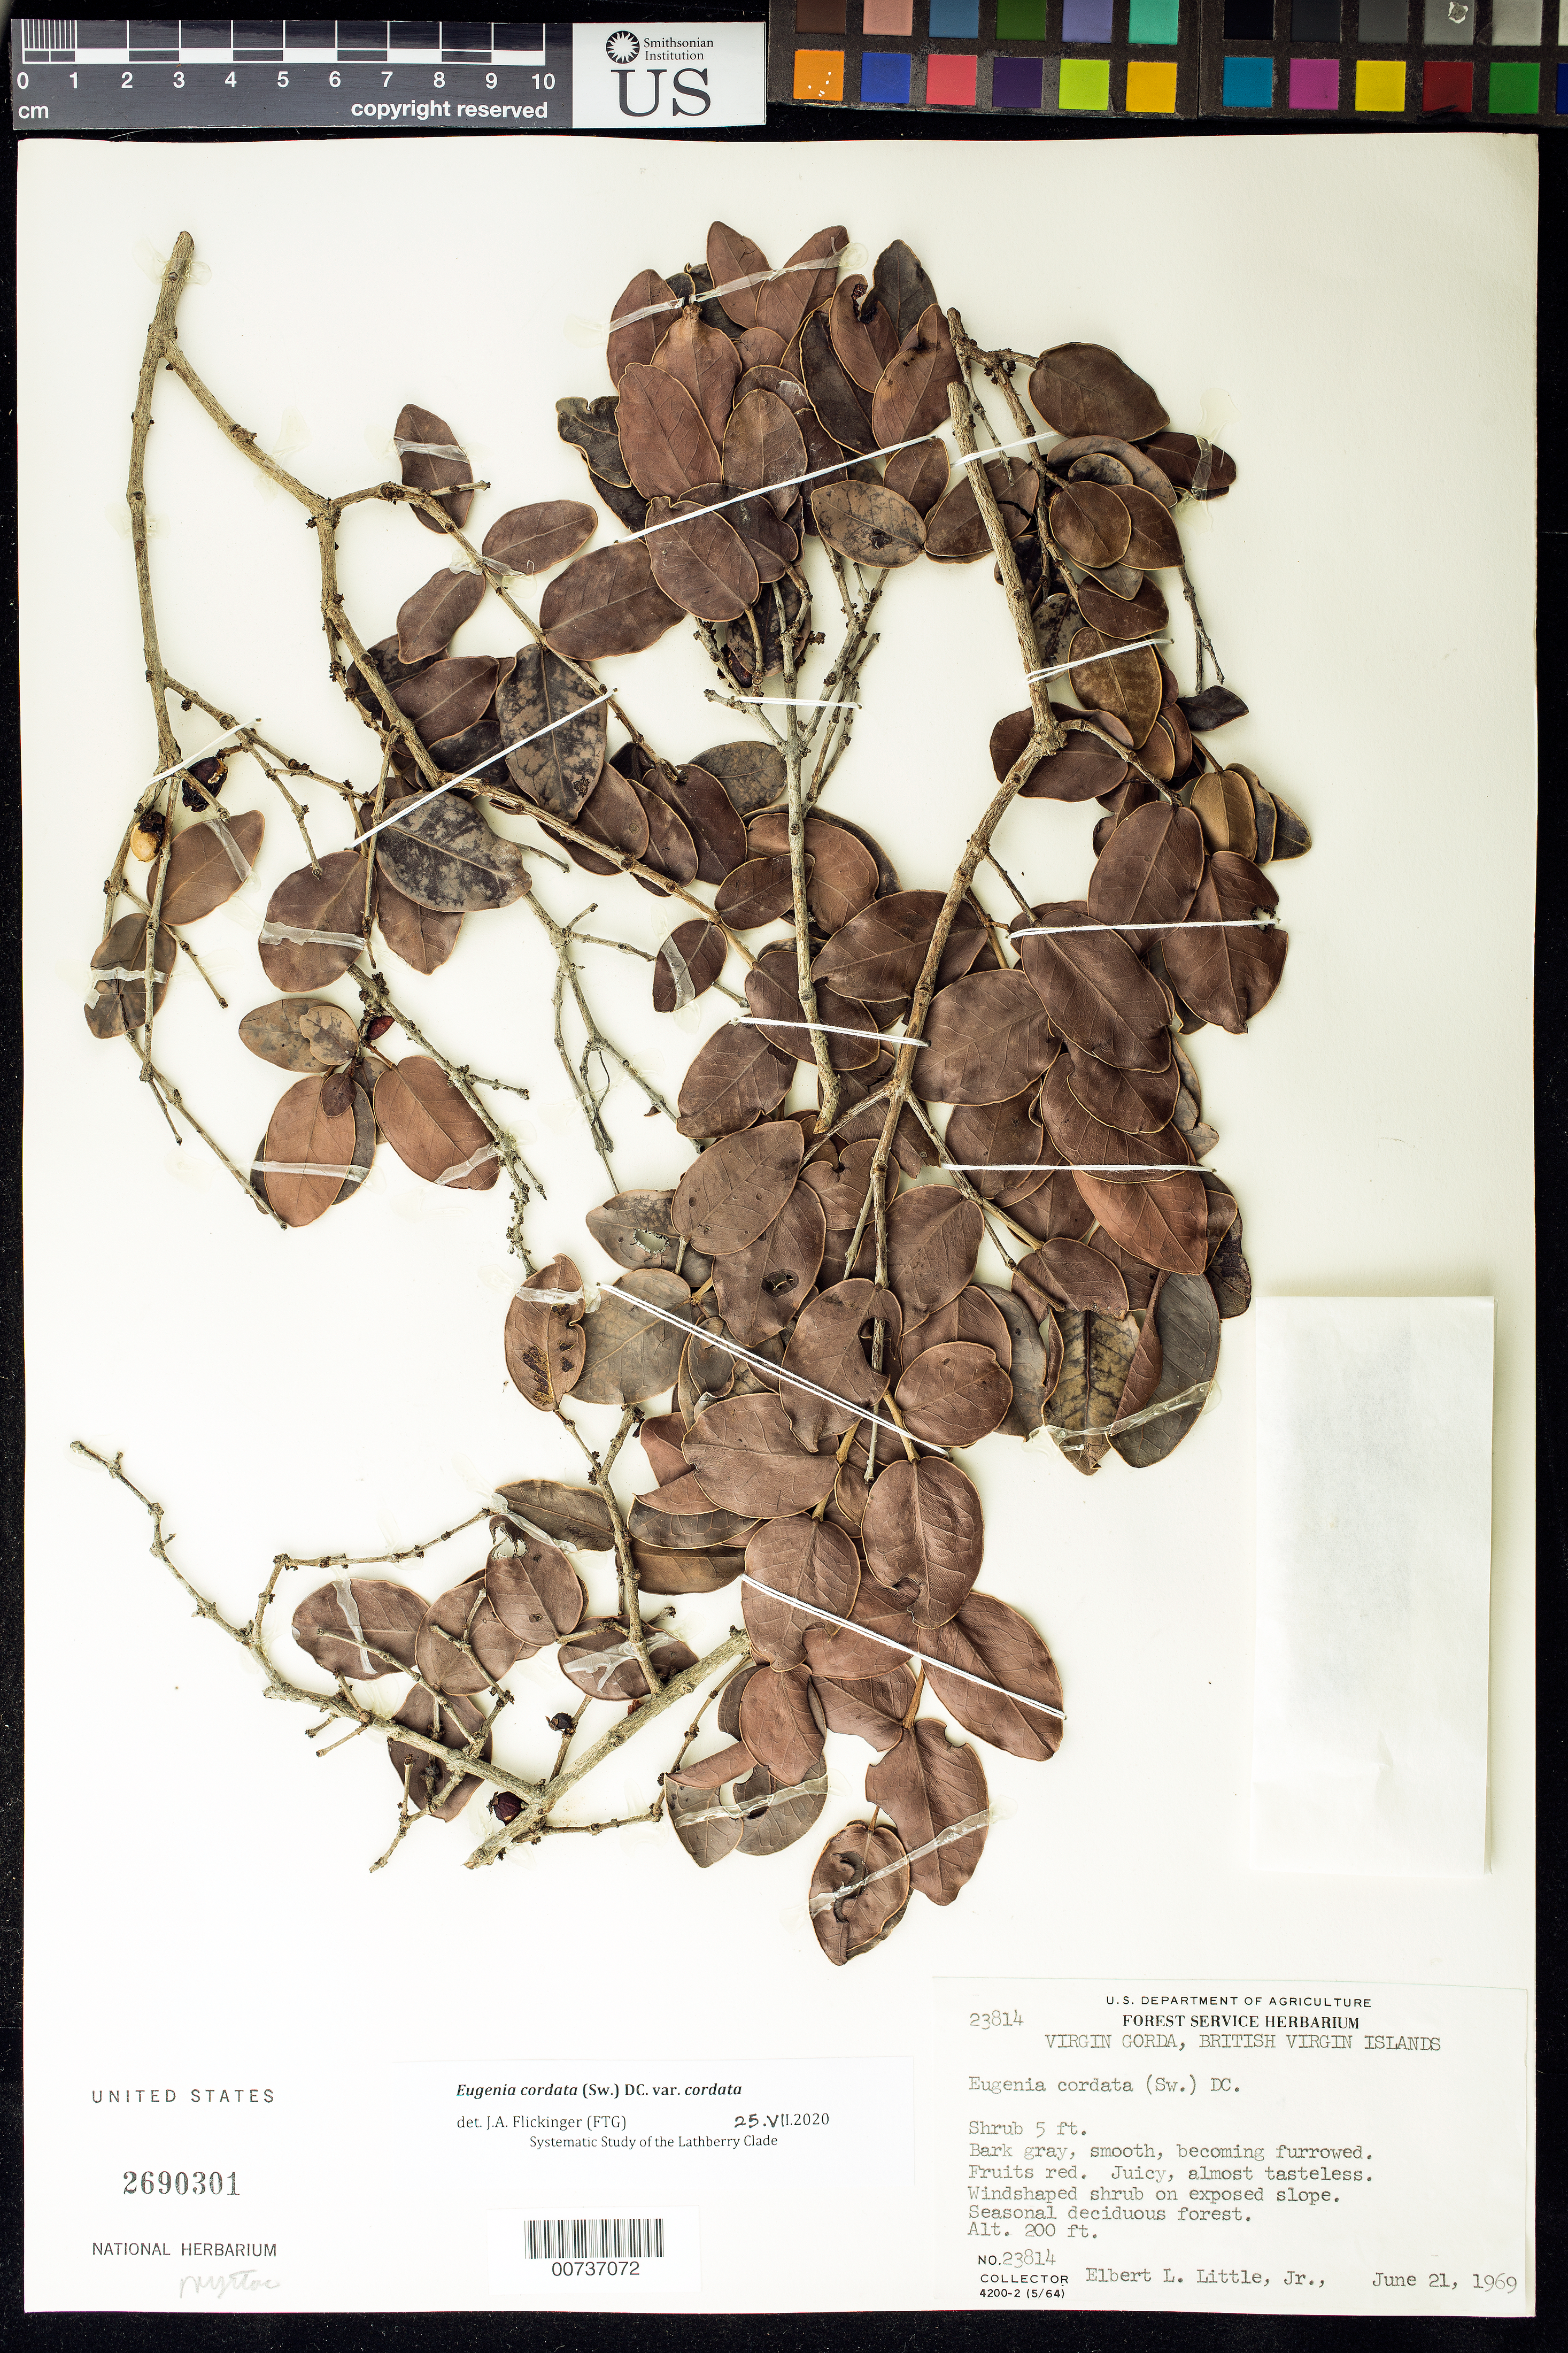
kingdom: Plantae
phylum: Tracheophyta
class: Magnoliopsida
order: Myrtales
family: Myrtaceae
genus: Eugenia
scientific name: Eugenia cordata var. cordata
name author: (Sw.) DC.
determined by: Flickinger, Jonathan A.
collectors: E. L. Little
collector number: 23814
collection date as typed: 21 Jun 1969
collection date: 1969-06-21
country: British Virgin Islands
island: Virgin Gorda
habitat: Seasonal deciduous forest. Windshaped shrub on exposed slope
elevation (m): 61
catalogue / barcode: US 2690301